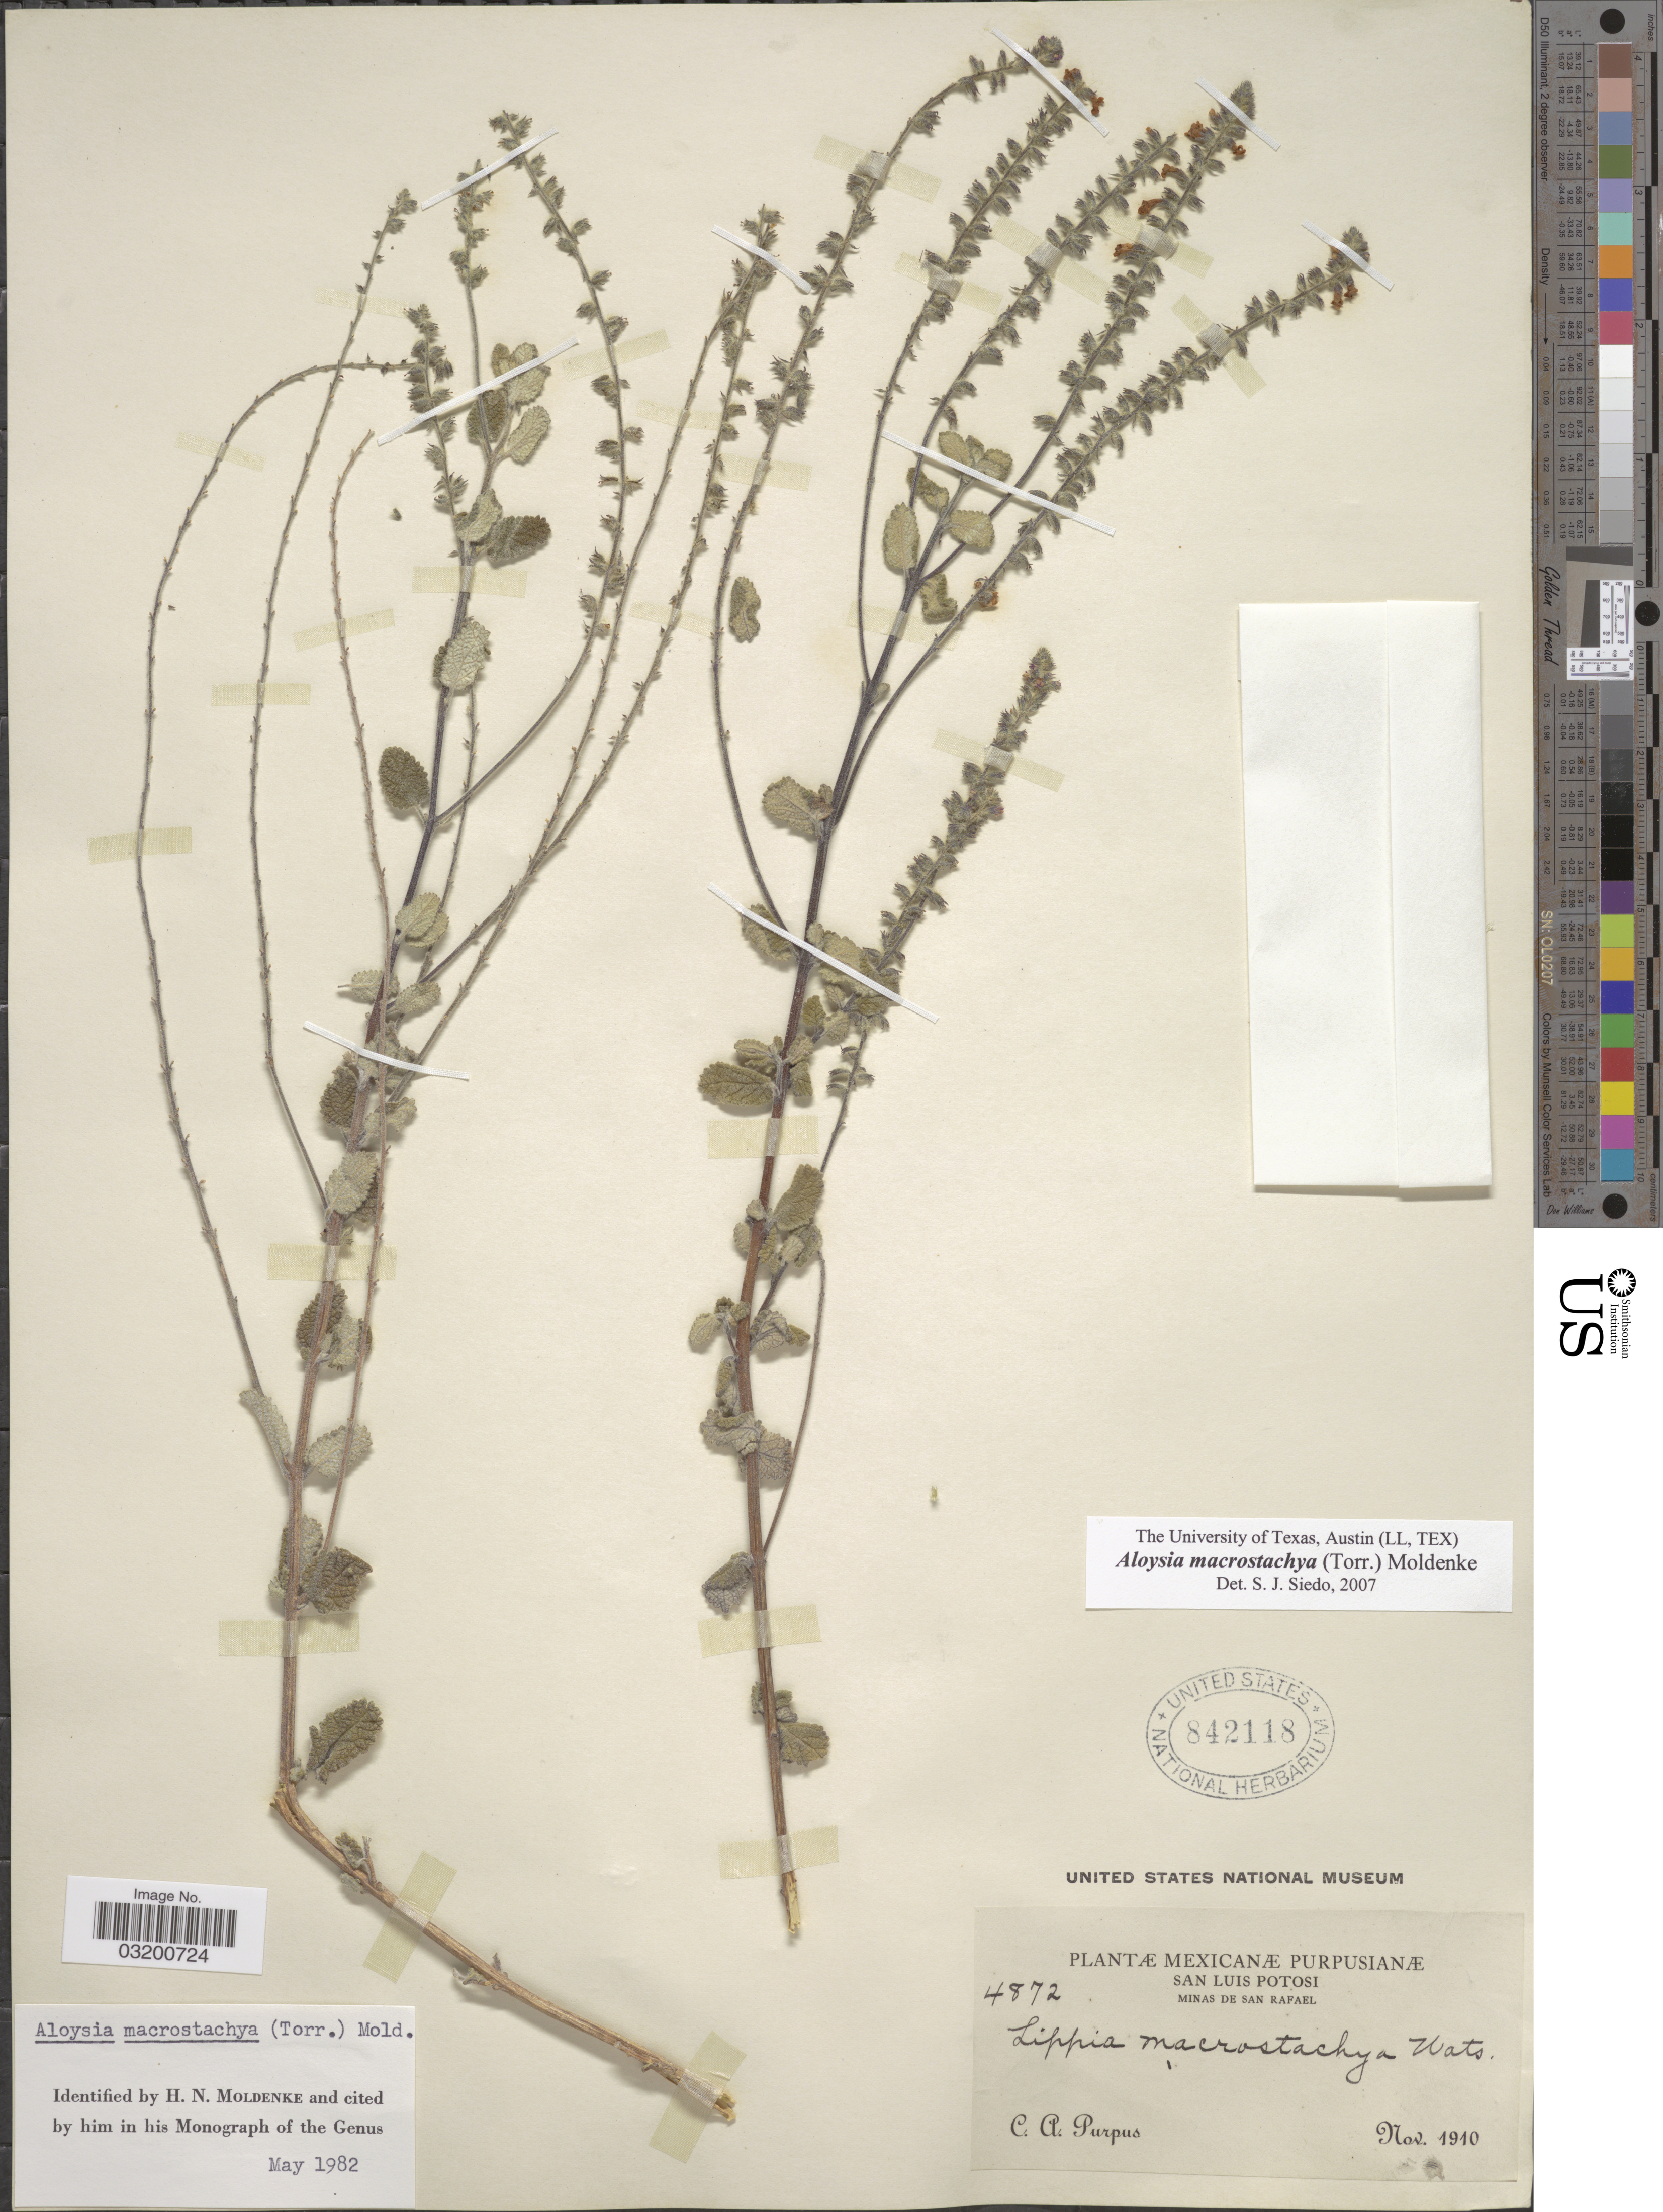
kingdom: Plantae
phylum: Tracheophyta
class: Magnoliopsida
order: Lamiales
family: Verbenaceae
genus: Aloysia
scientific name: Aloysia macrostachya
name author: (Torr.) Moldenke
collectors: C. A. Purpus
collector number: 4872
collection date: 1910-11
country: Mexico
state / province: San Luis Potosí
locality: Mexicanæ Purpusianæ. Minas de San Rafael.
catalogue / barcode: US 842118